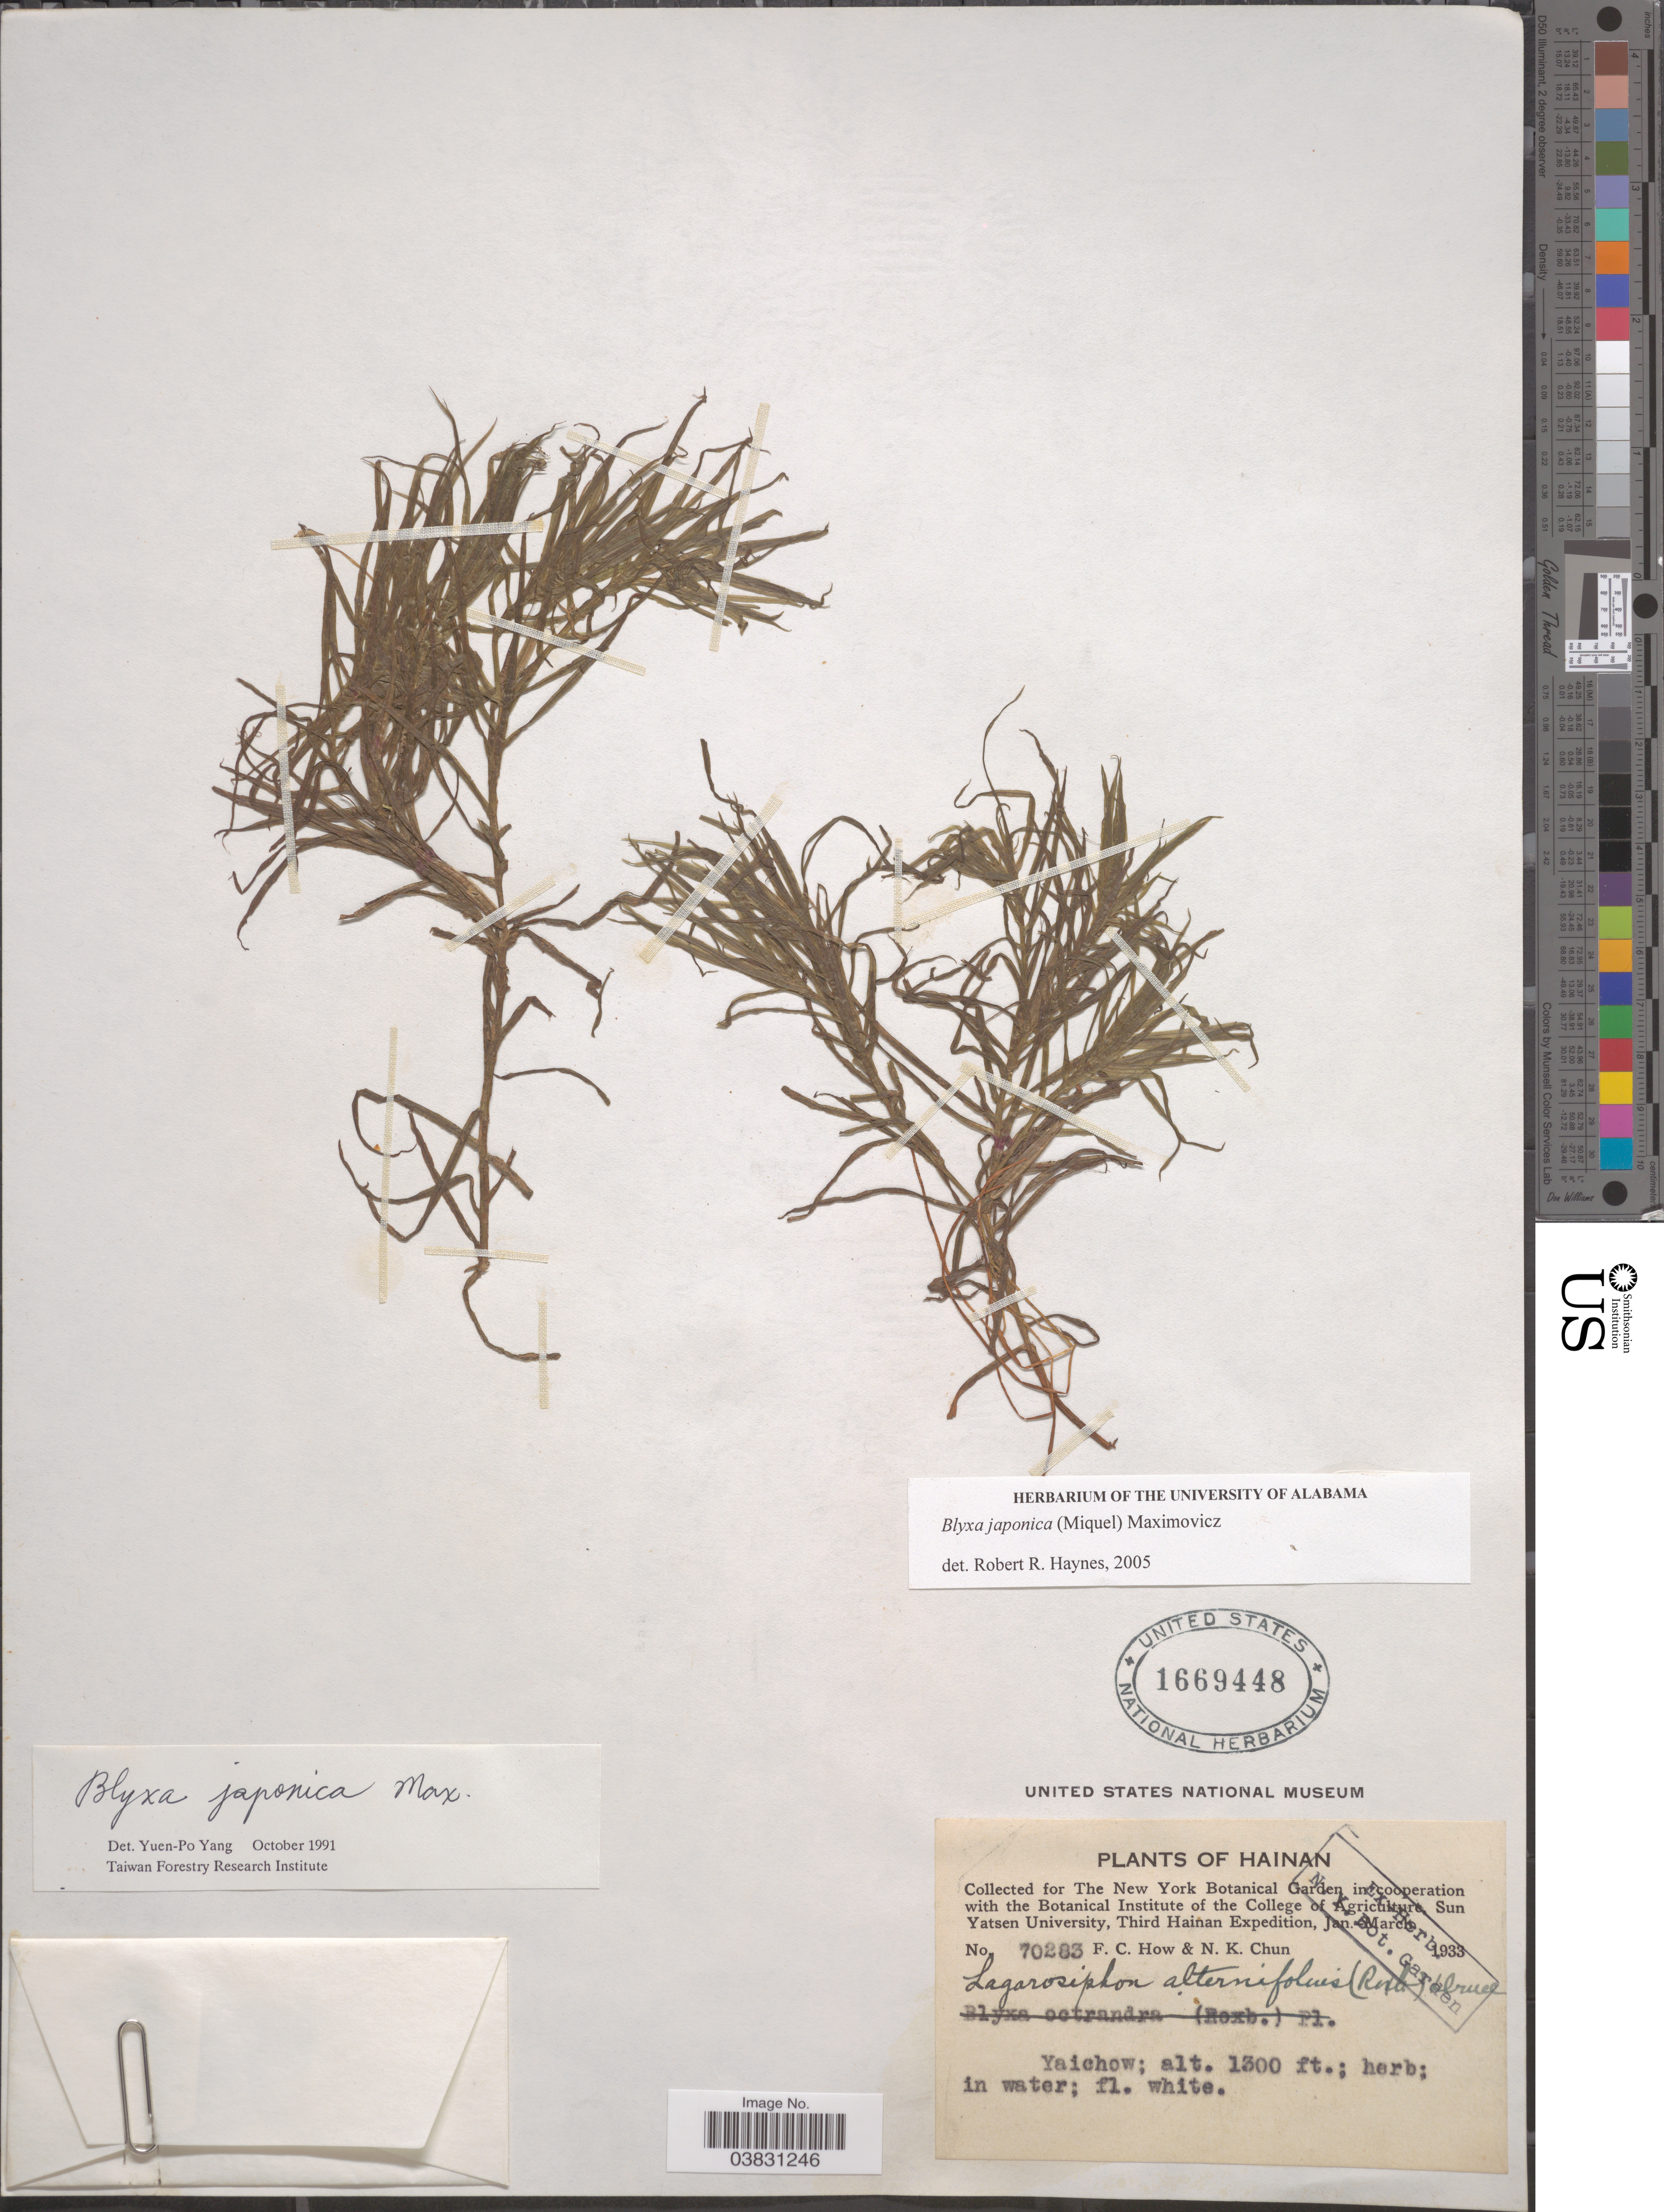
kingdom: Plantae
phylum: Tracheophyta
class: Liliopsida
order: Alismatales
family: Hydrocharitaceae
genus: Blyxa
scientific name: Blyxa japonica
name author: Maxim. et al.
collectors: F. C. How & N. K. Chun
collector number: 70283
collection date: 1933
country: China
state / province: Hainan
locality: Yaichow.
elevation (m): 396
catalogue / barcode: US 1669448